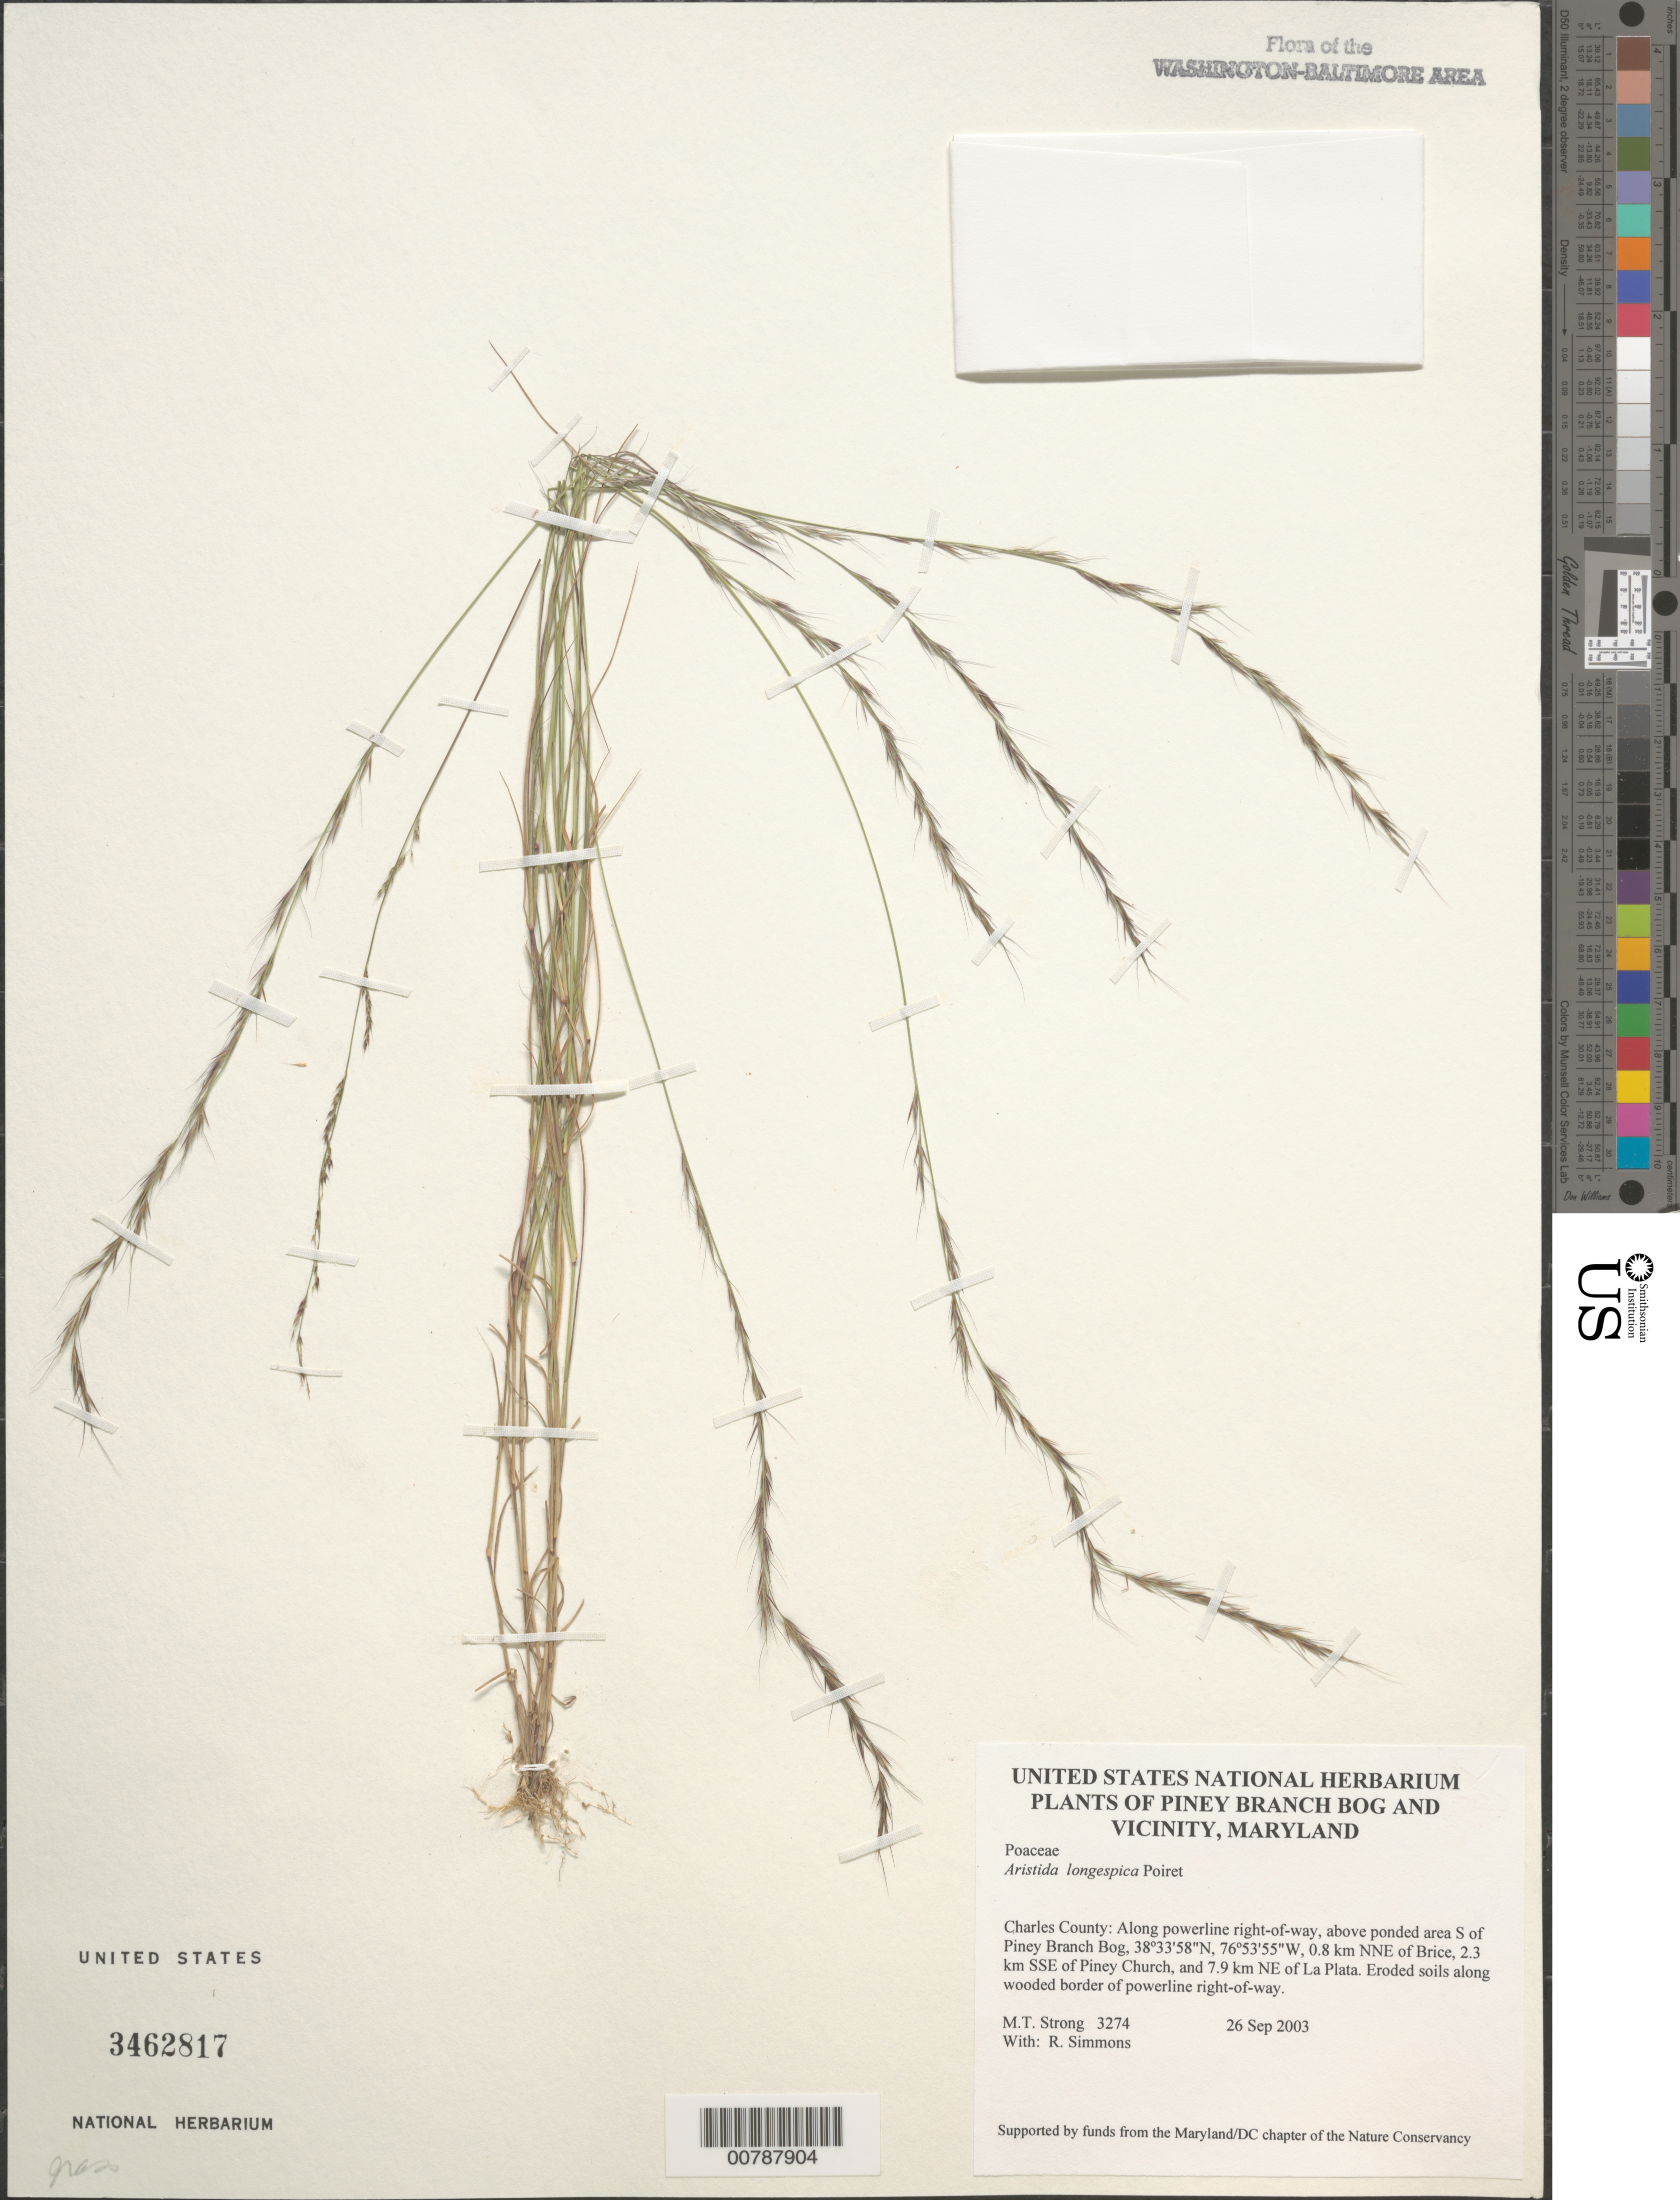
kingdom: Plantae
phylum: Tracheophyta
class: Liliopsida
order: Poales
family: Poaceae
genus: Aristida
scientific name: Aristida longespica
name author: Poir.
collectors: M. T. Strong & R. H. Simmons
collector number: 3274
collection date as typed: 26 Sep 2003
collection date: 2003-09-26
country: United States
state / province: Maryland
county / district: Charles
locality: Along power right-of-way, above ponded area S of Piney Branch Bog, 0.8 km NNE of Brice, 2.3 km SSE of Piney Church, and 7.9 km NE of La Plata.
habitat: Eroded soils along wooded border of powerline right-of-way.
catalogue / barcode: US 3462817